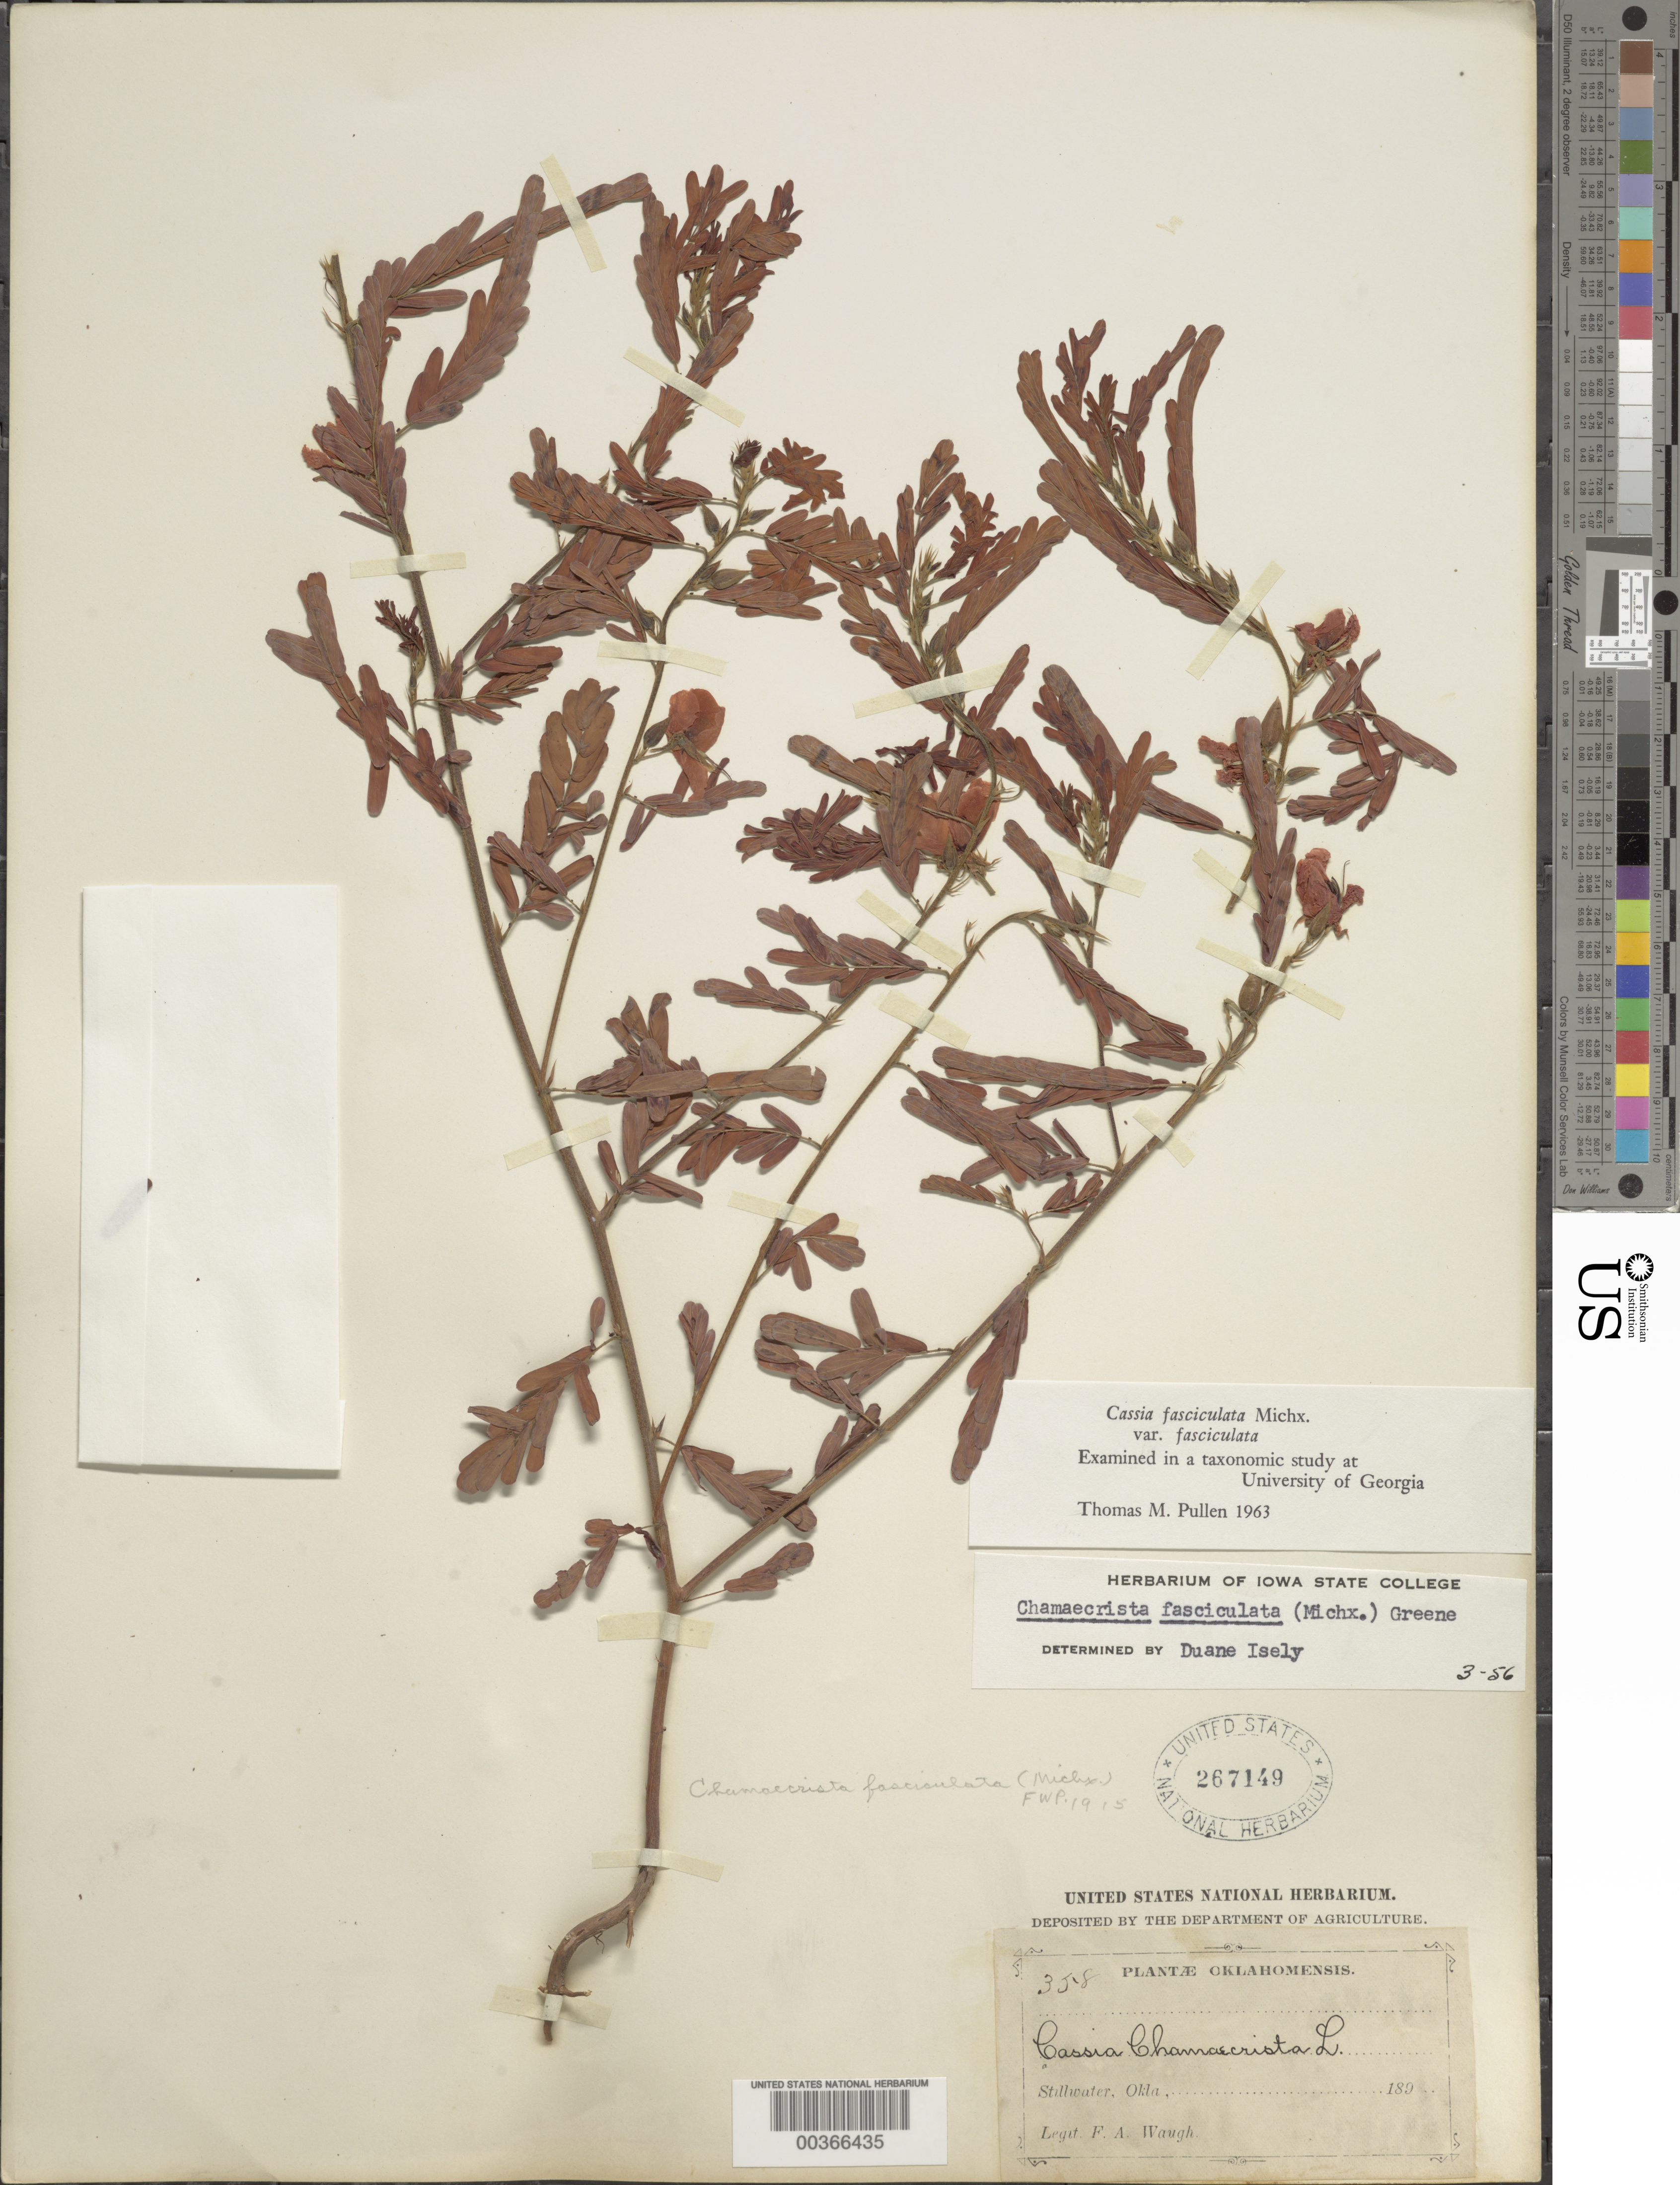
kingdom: Plantae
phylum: Tracheophyta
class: Magnoliopsida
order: Fabales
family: Fabaceae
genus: Chamaecrista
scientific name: Chamaecrista fasciculata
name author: (Michx.) Greene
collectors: F. Waugh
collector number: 358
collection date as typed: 189-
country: United States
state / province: Oklahoma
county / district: Payne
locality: Stillwater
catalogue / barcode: US 267149